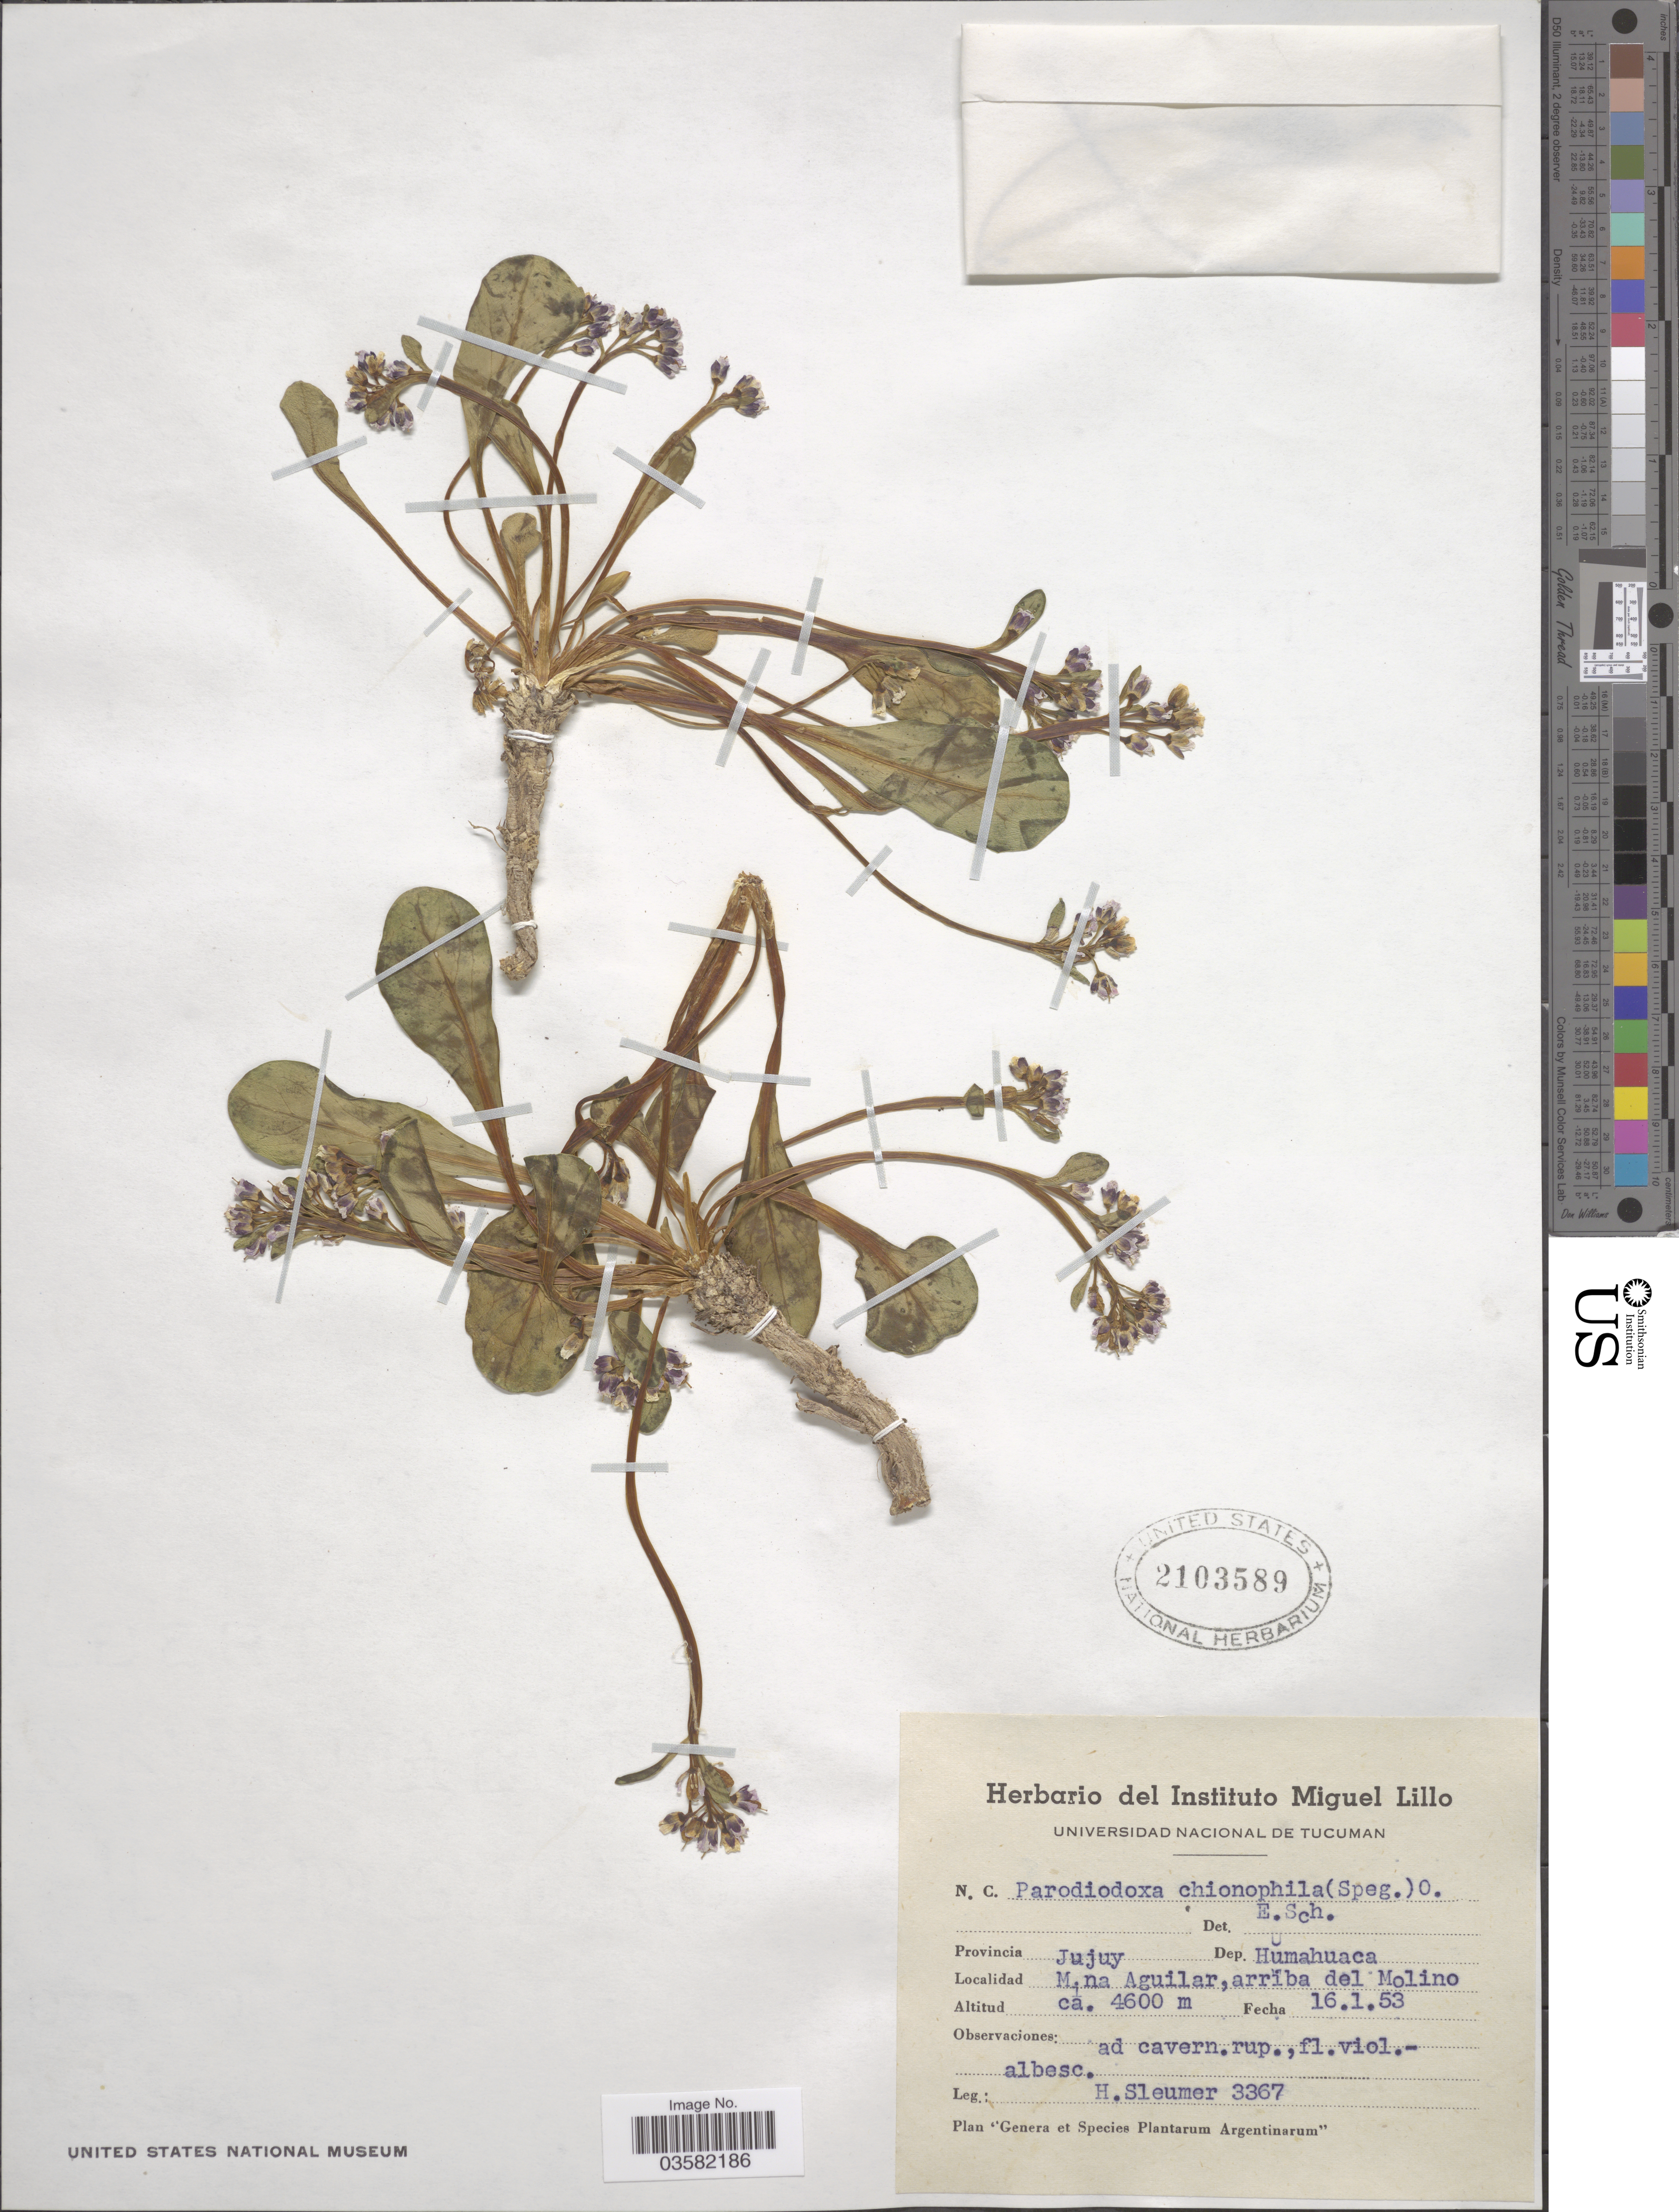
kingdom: Plantae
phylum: Tracheophyta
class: Magnoliopsida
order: Brassicales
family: Brassicaceae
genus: Parodiodoxa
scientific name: Parodiodoxa chionophila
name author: (Speg.) O.E. Schulz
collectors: H. O. Sleumer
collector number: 3367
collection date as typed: Transcribed d/m/y: 16/1/53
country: Argentina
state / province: Jujuy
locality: Dep. Humahuaca. Mina Aguilar, arriba del Molina.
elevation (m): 4600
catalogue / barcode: US 2103589